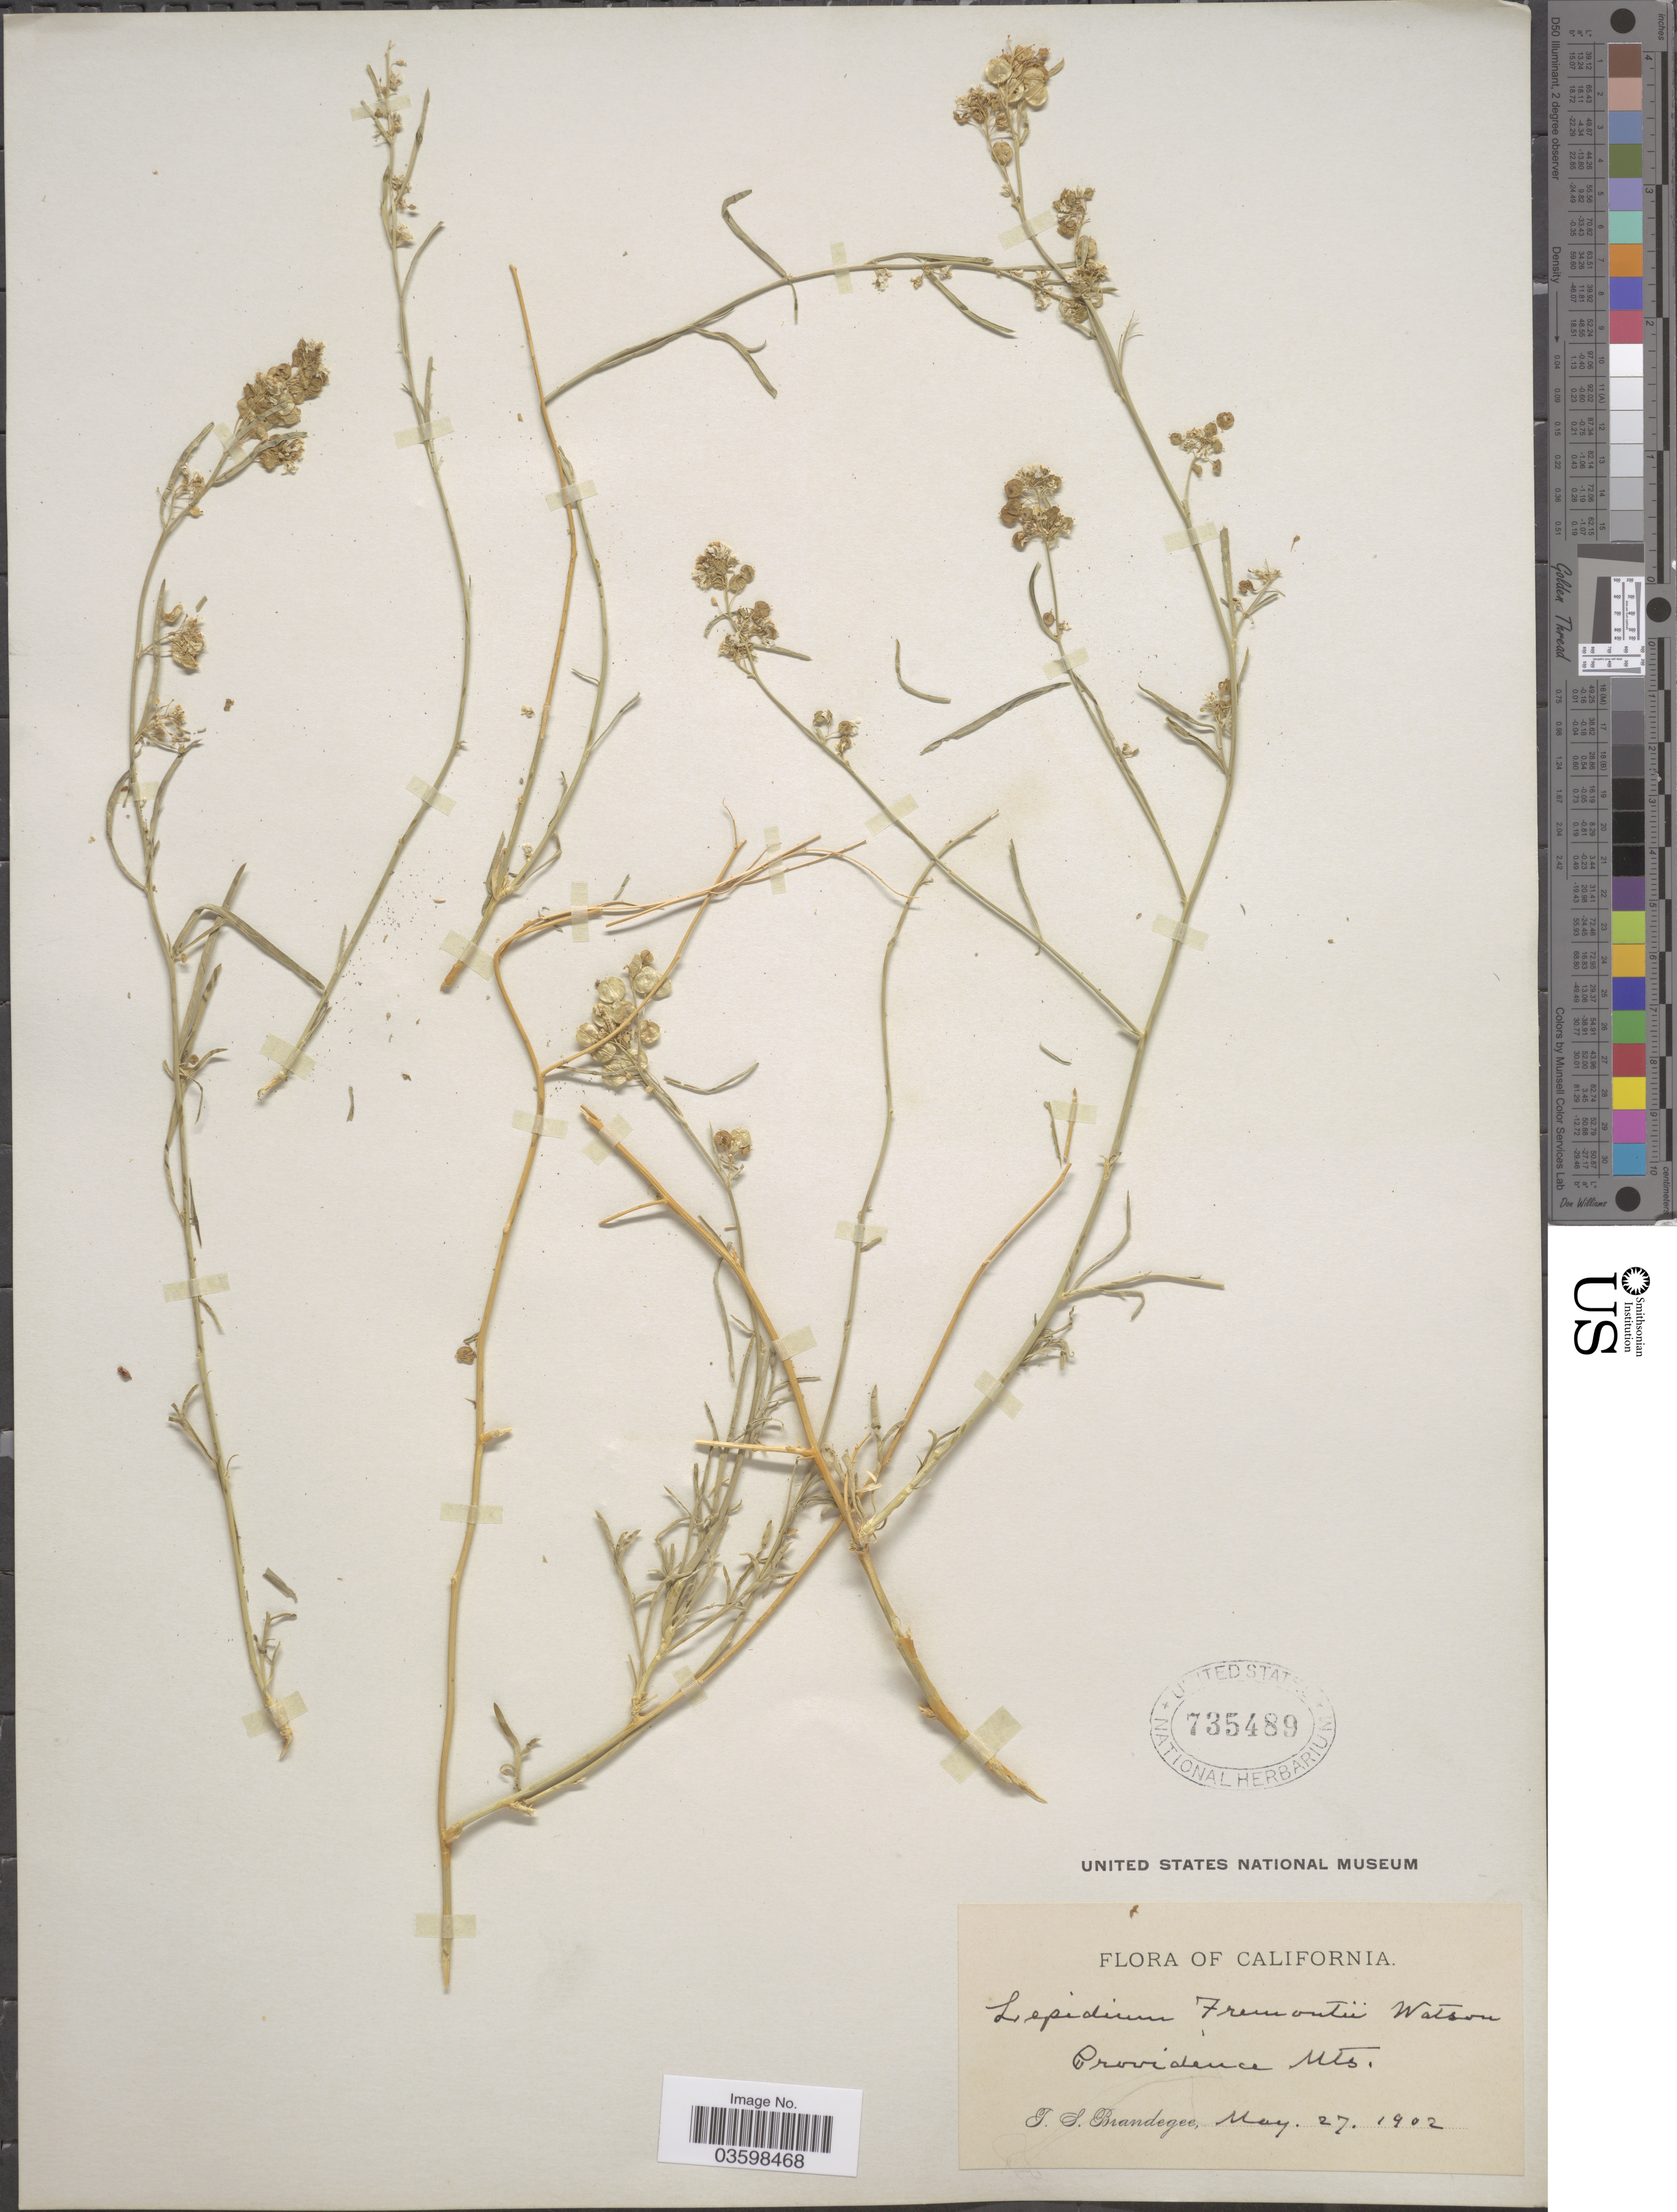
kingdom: Plantae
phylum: Tracheophyta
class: Magnoliopsida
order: Brassicales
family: Brassicaceae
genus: Lepidium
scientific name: Lepidium fremontii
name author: S. Watson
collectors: T. S. Brandegee (herbarium)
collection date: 1902-05-27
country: United States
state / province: California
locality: Providence Mts.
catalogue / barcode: US 735489